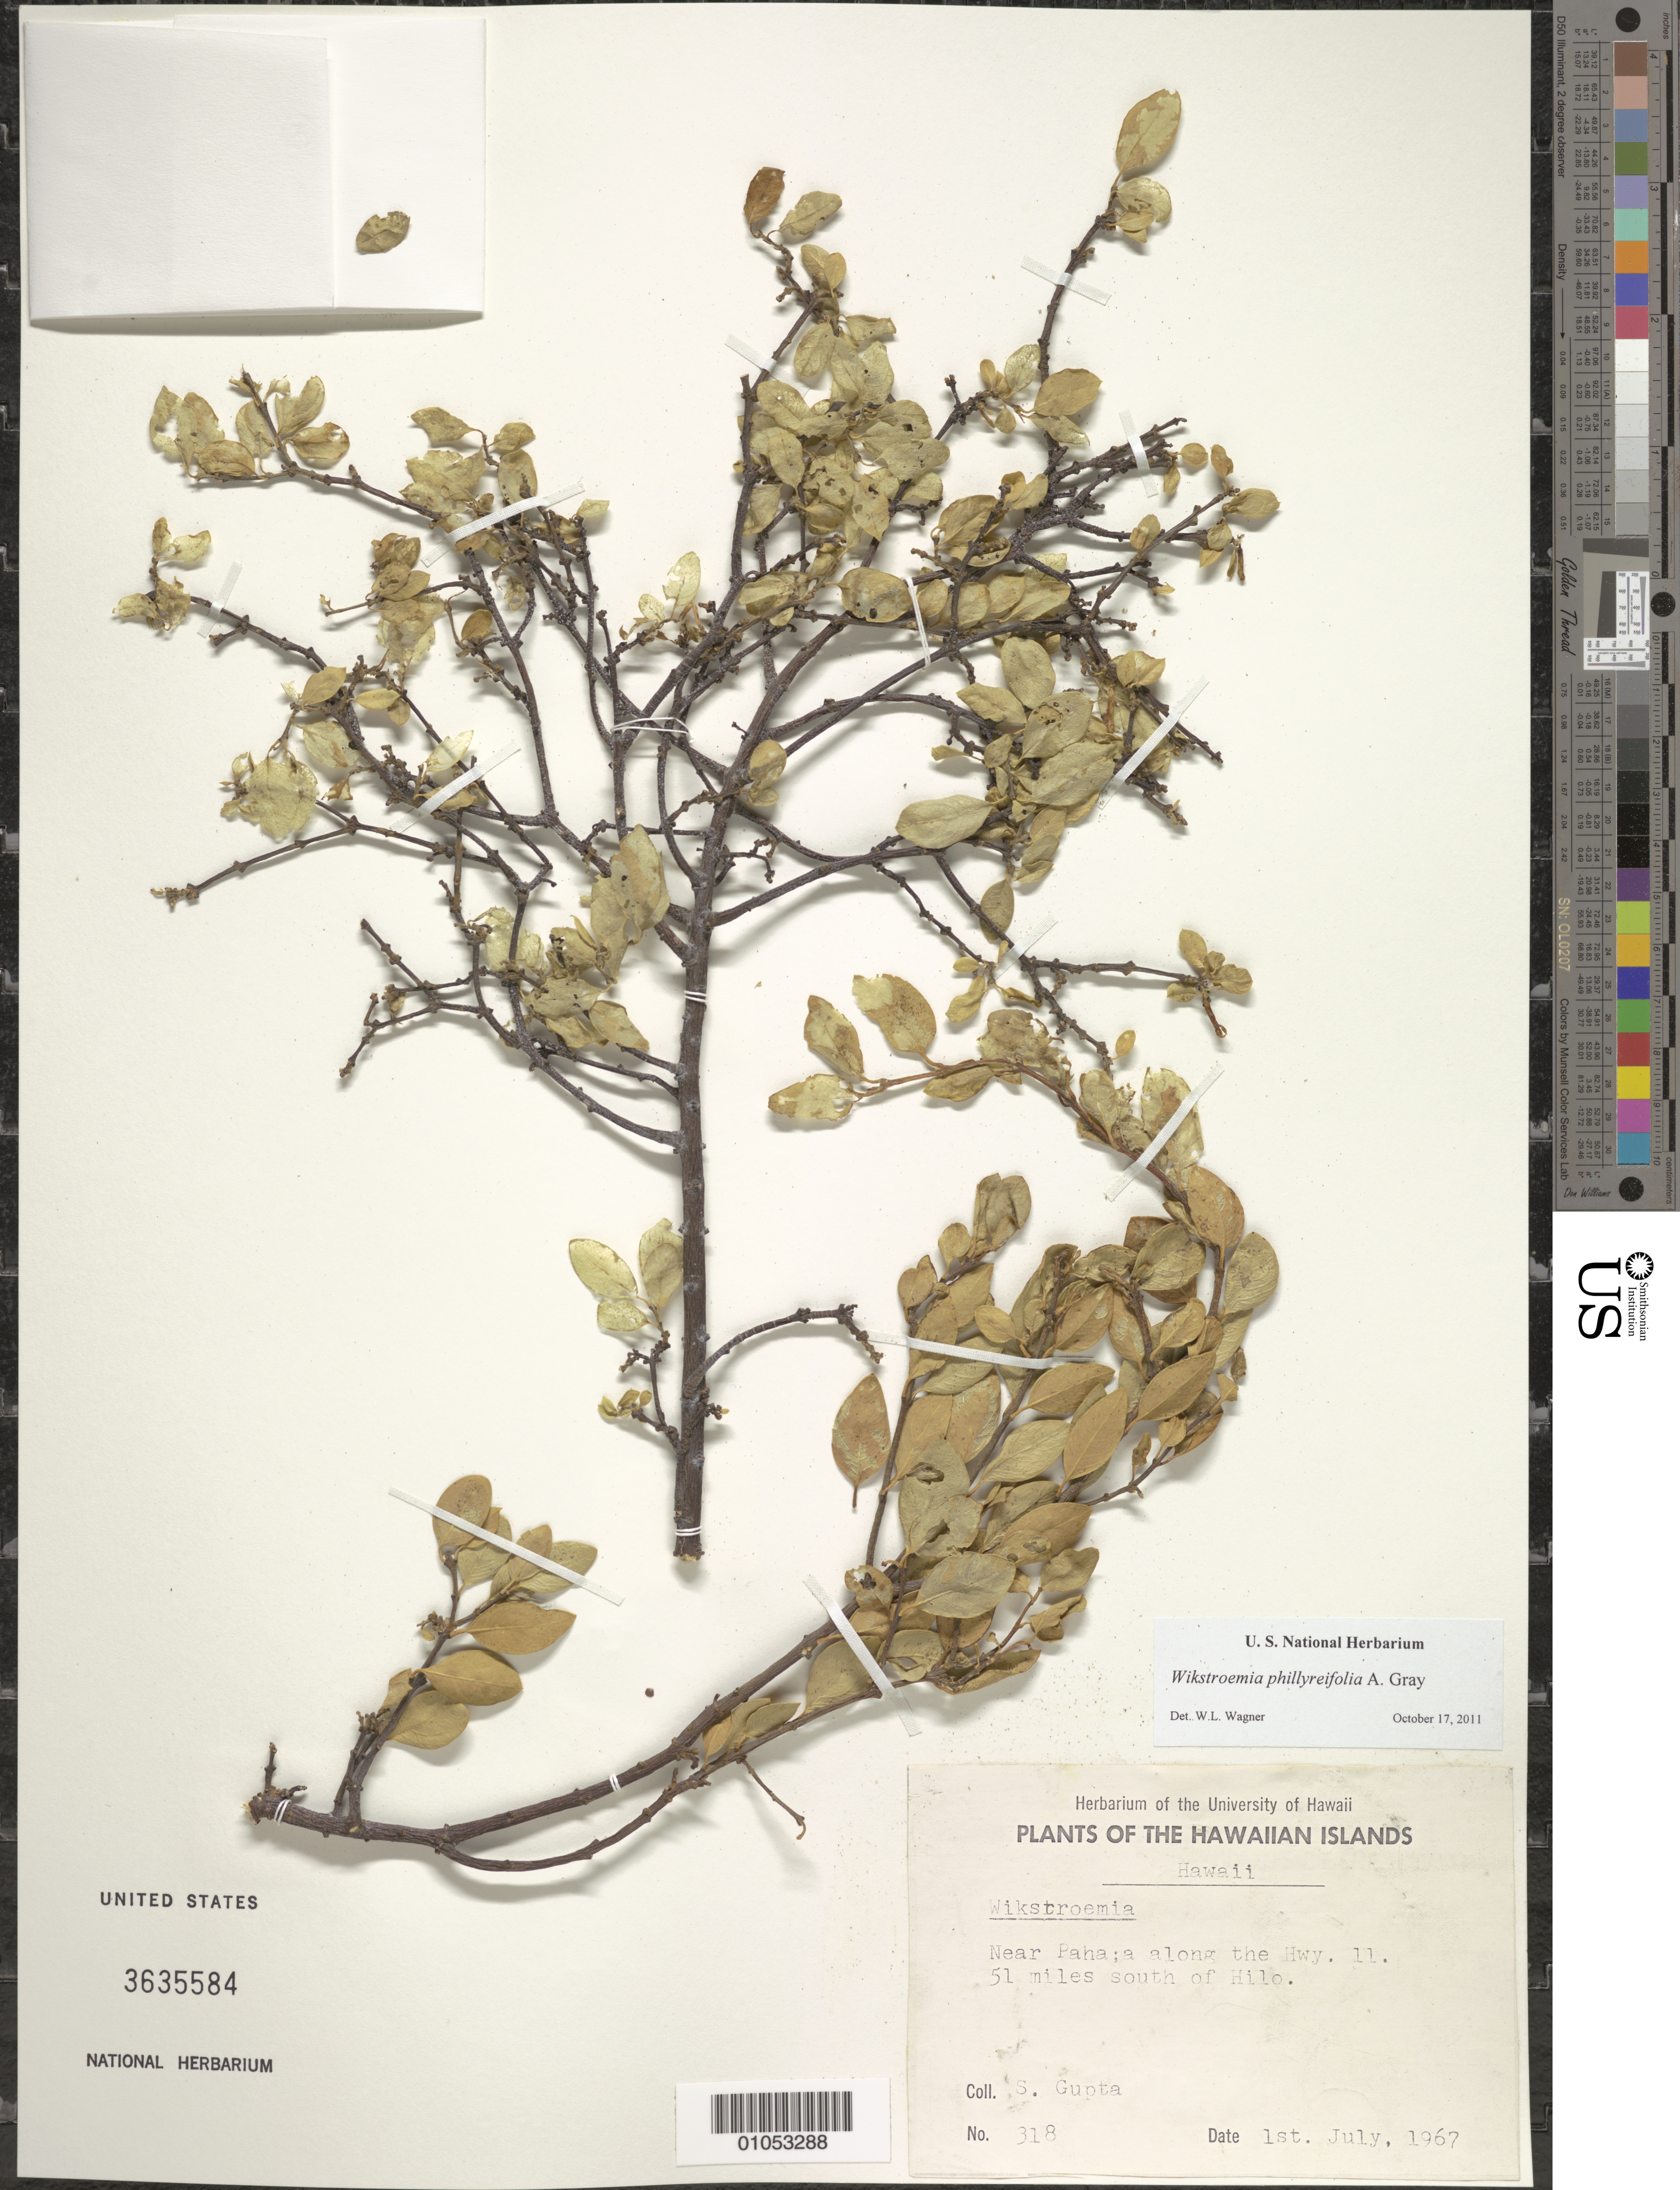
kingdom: Plantae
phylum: Tracheophyta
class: Magnoliopsida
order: Malvales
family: Thymelaeaceae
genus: Wikstroemia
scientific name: Wikstroemia phillyreifolia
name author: A. Gray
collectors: S. Gupta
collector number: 318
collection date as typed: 1 Jul 1967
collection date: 1967-07-01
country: United States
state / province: Hawaii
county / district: Hawaii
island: Hawaii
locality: Near Paha'a along the Hwy. 11. 51 miles south of Hilo.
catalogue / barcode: US 3635584